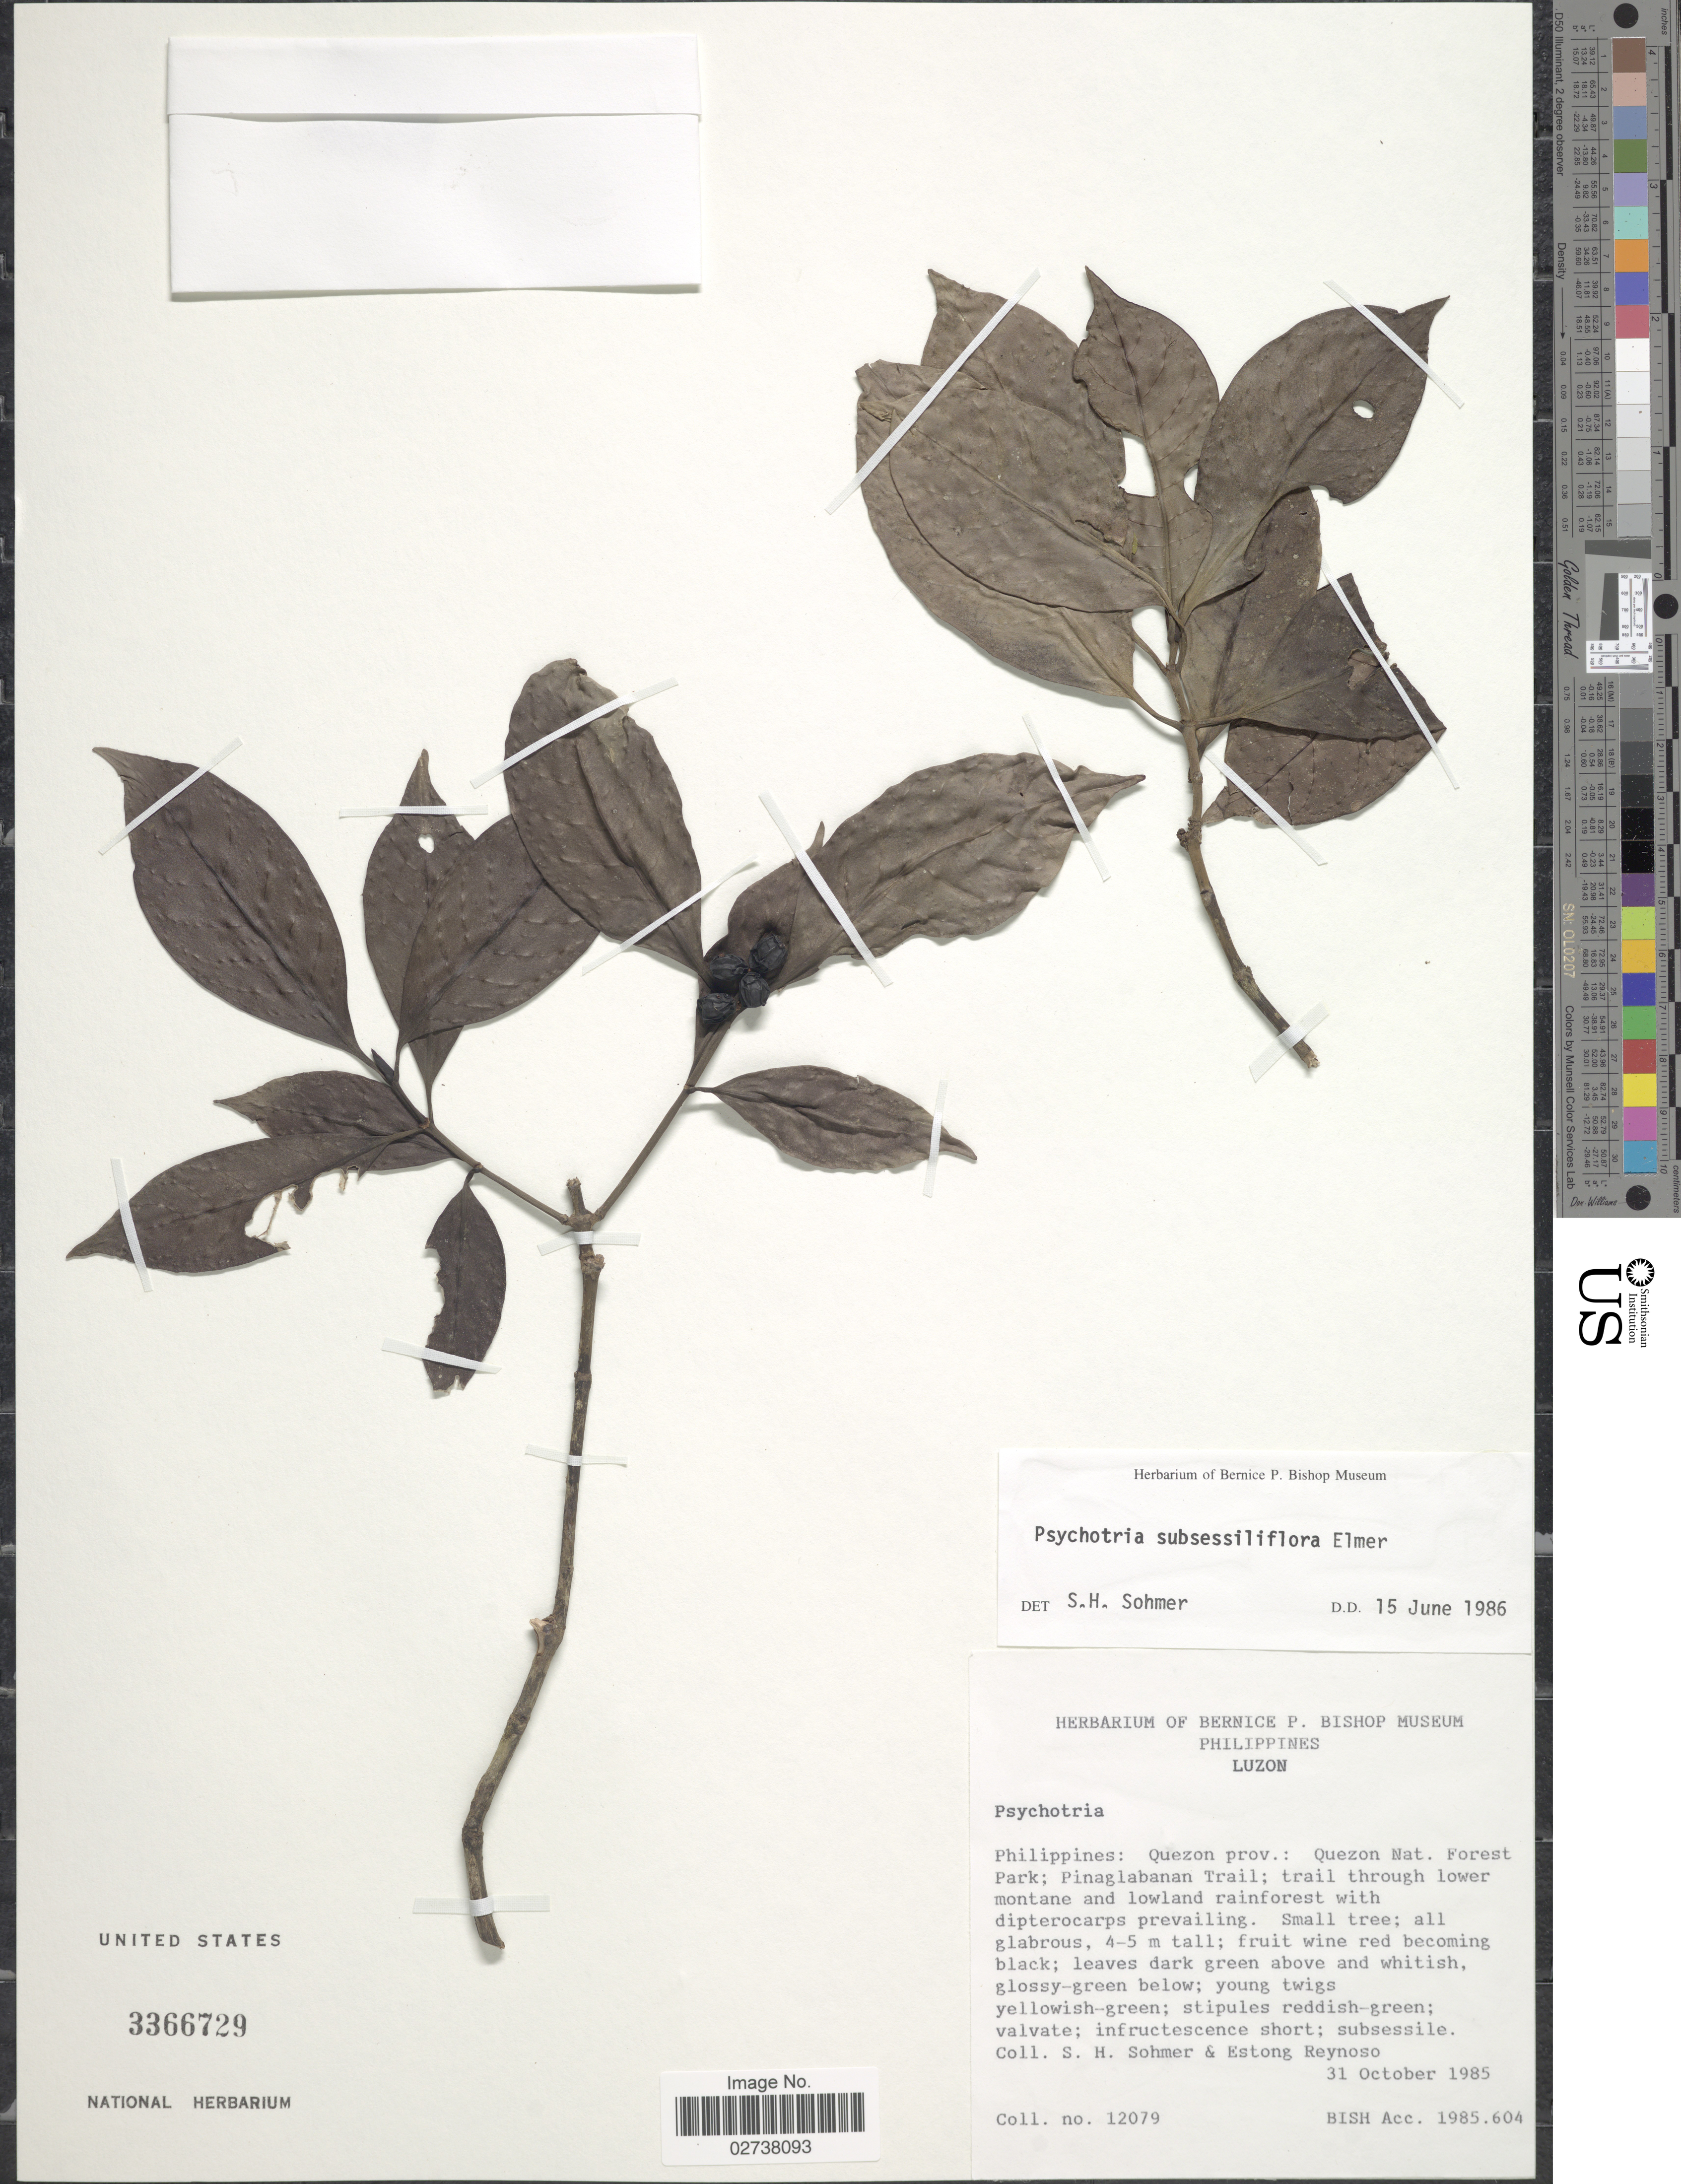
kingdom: Plantae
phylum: Tracheophyta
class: Magnoliopsida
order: Gentianales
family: Rubiaceae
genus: Psychotria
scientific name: Psychotria subsessiliflora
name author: Elmer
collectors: S. H. Sohmer & E. Reynoso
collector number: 12079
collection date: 1985-10-31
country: Philippines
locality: Quezon Prov.: Quezon Nat. Forest Park; Pinalabanan Trail; trail through lower montane and lowland rainforest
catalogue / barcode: US 3366729